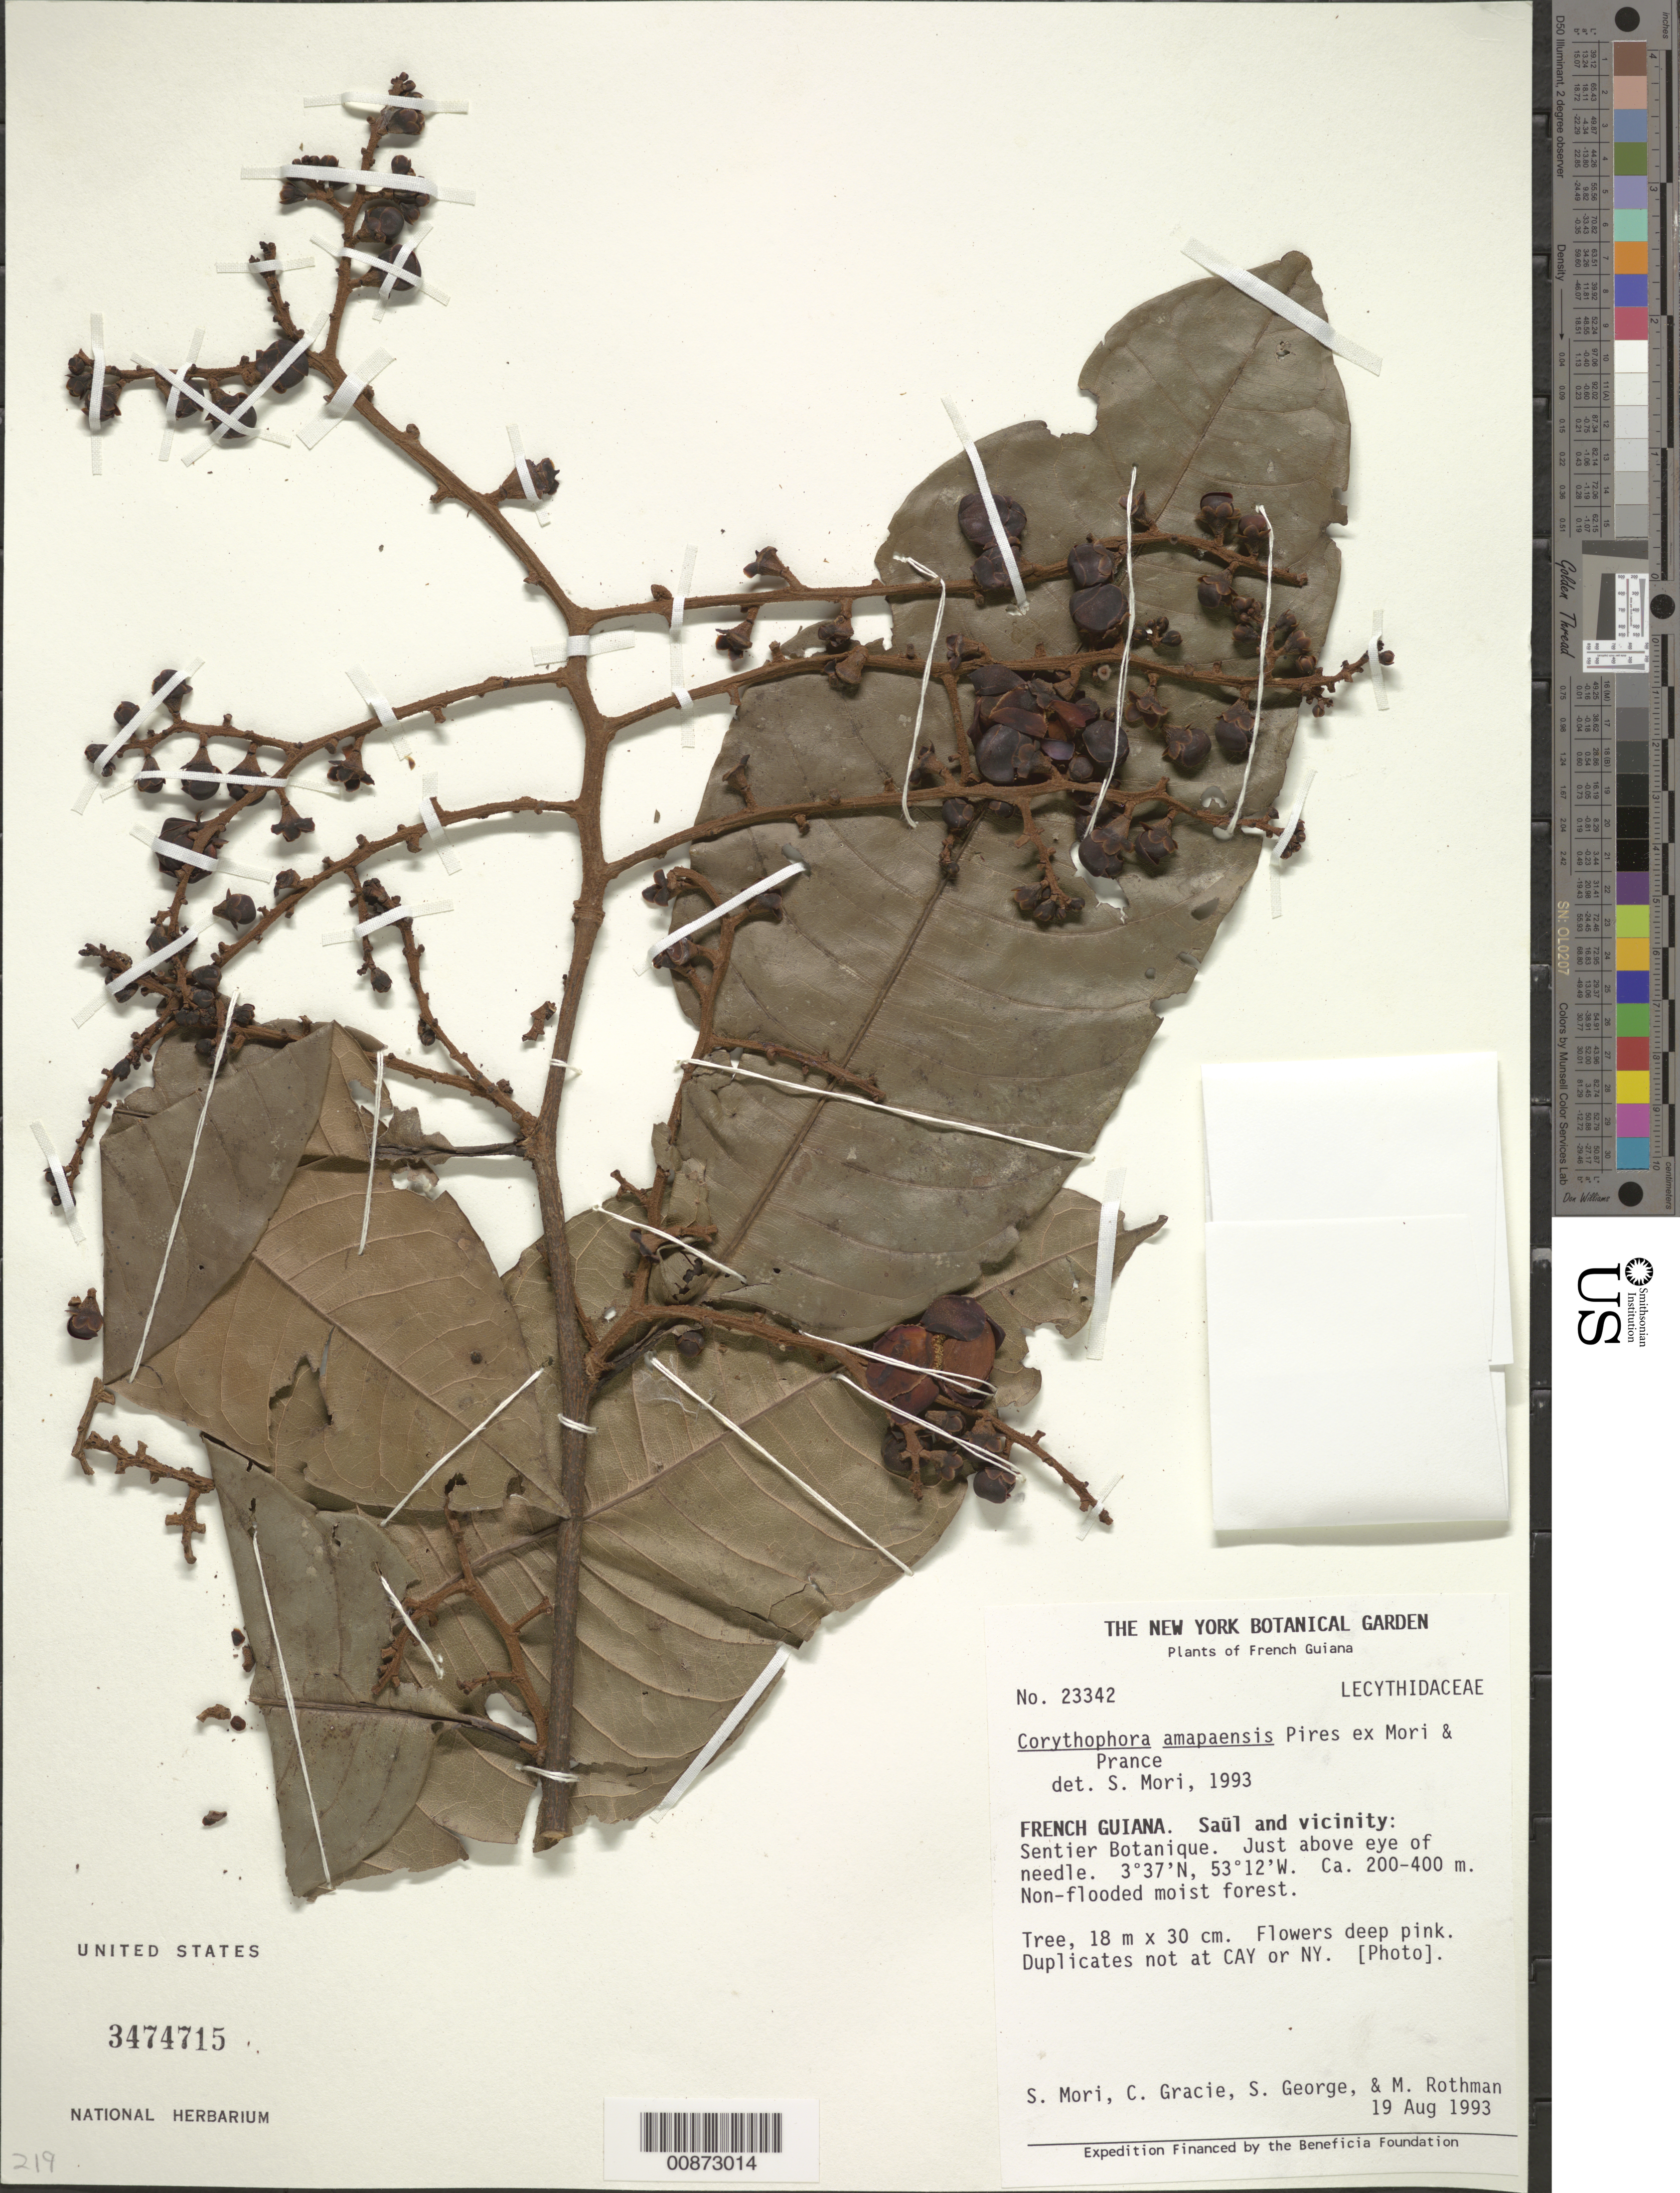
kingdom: Plantae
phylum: Tracheophyta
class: Magnoliopsida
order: Ericales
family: Lecythidaceae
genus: Corythophora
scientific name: Corythophora amapaensis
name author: Pires ex S.A. Mori & Prance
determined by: Mori, Scott A.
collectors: S. Mori, C. A. Gracie, S. George & M. Rothman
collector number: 23342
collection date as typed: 19-Aug-93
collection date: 1993-08-19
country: French Guiana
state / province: Saint-Laurent-du-Maroni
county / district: Saül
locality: Saül and vic., Sentier Botanique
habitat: Non-flooded moist forest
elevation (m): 200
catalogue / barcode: US 3474715